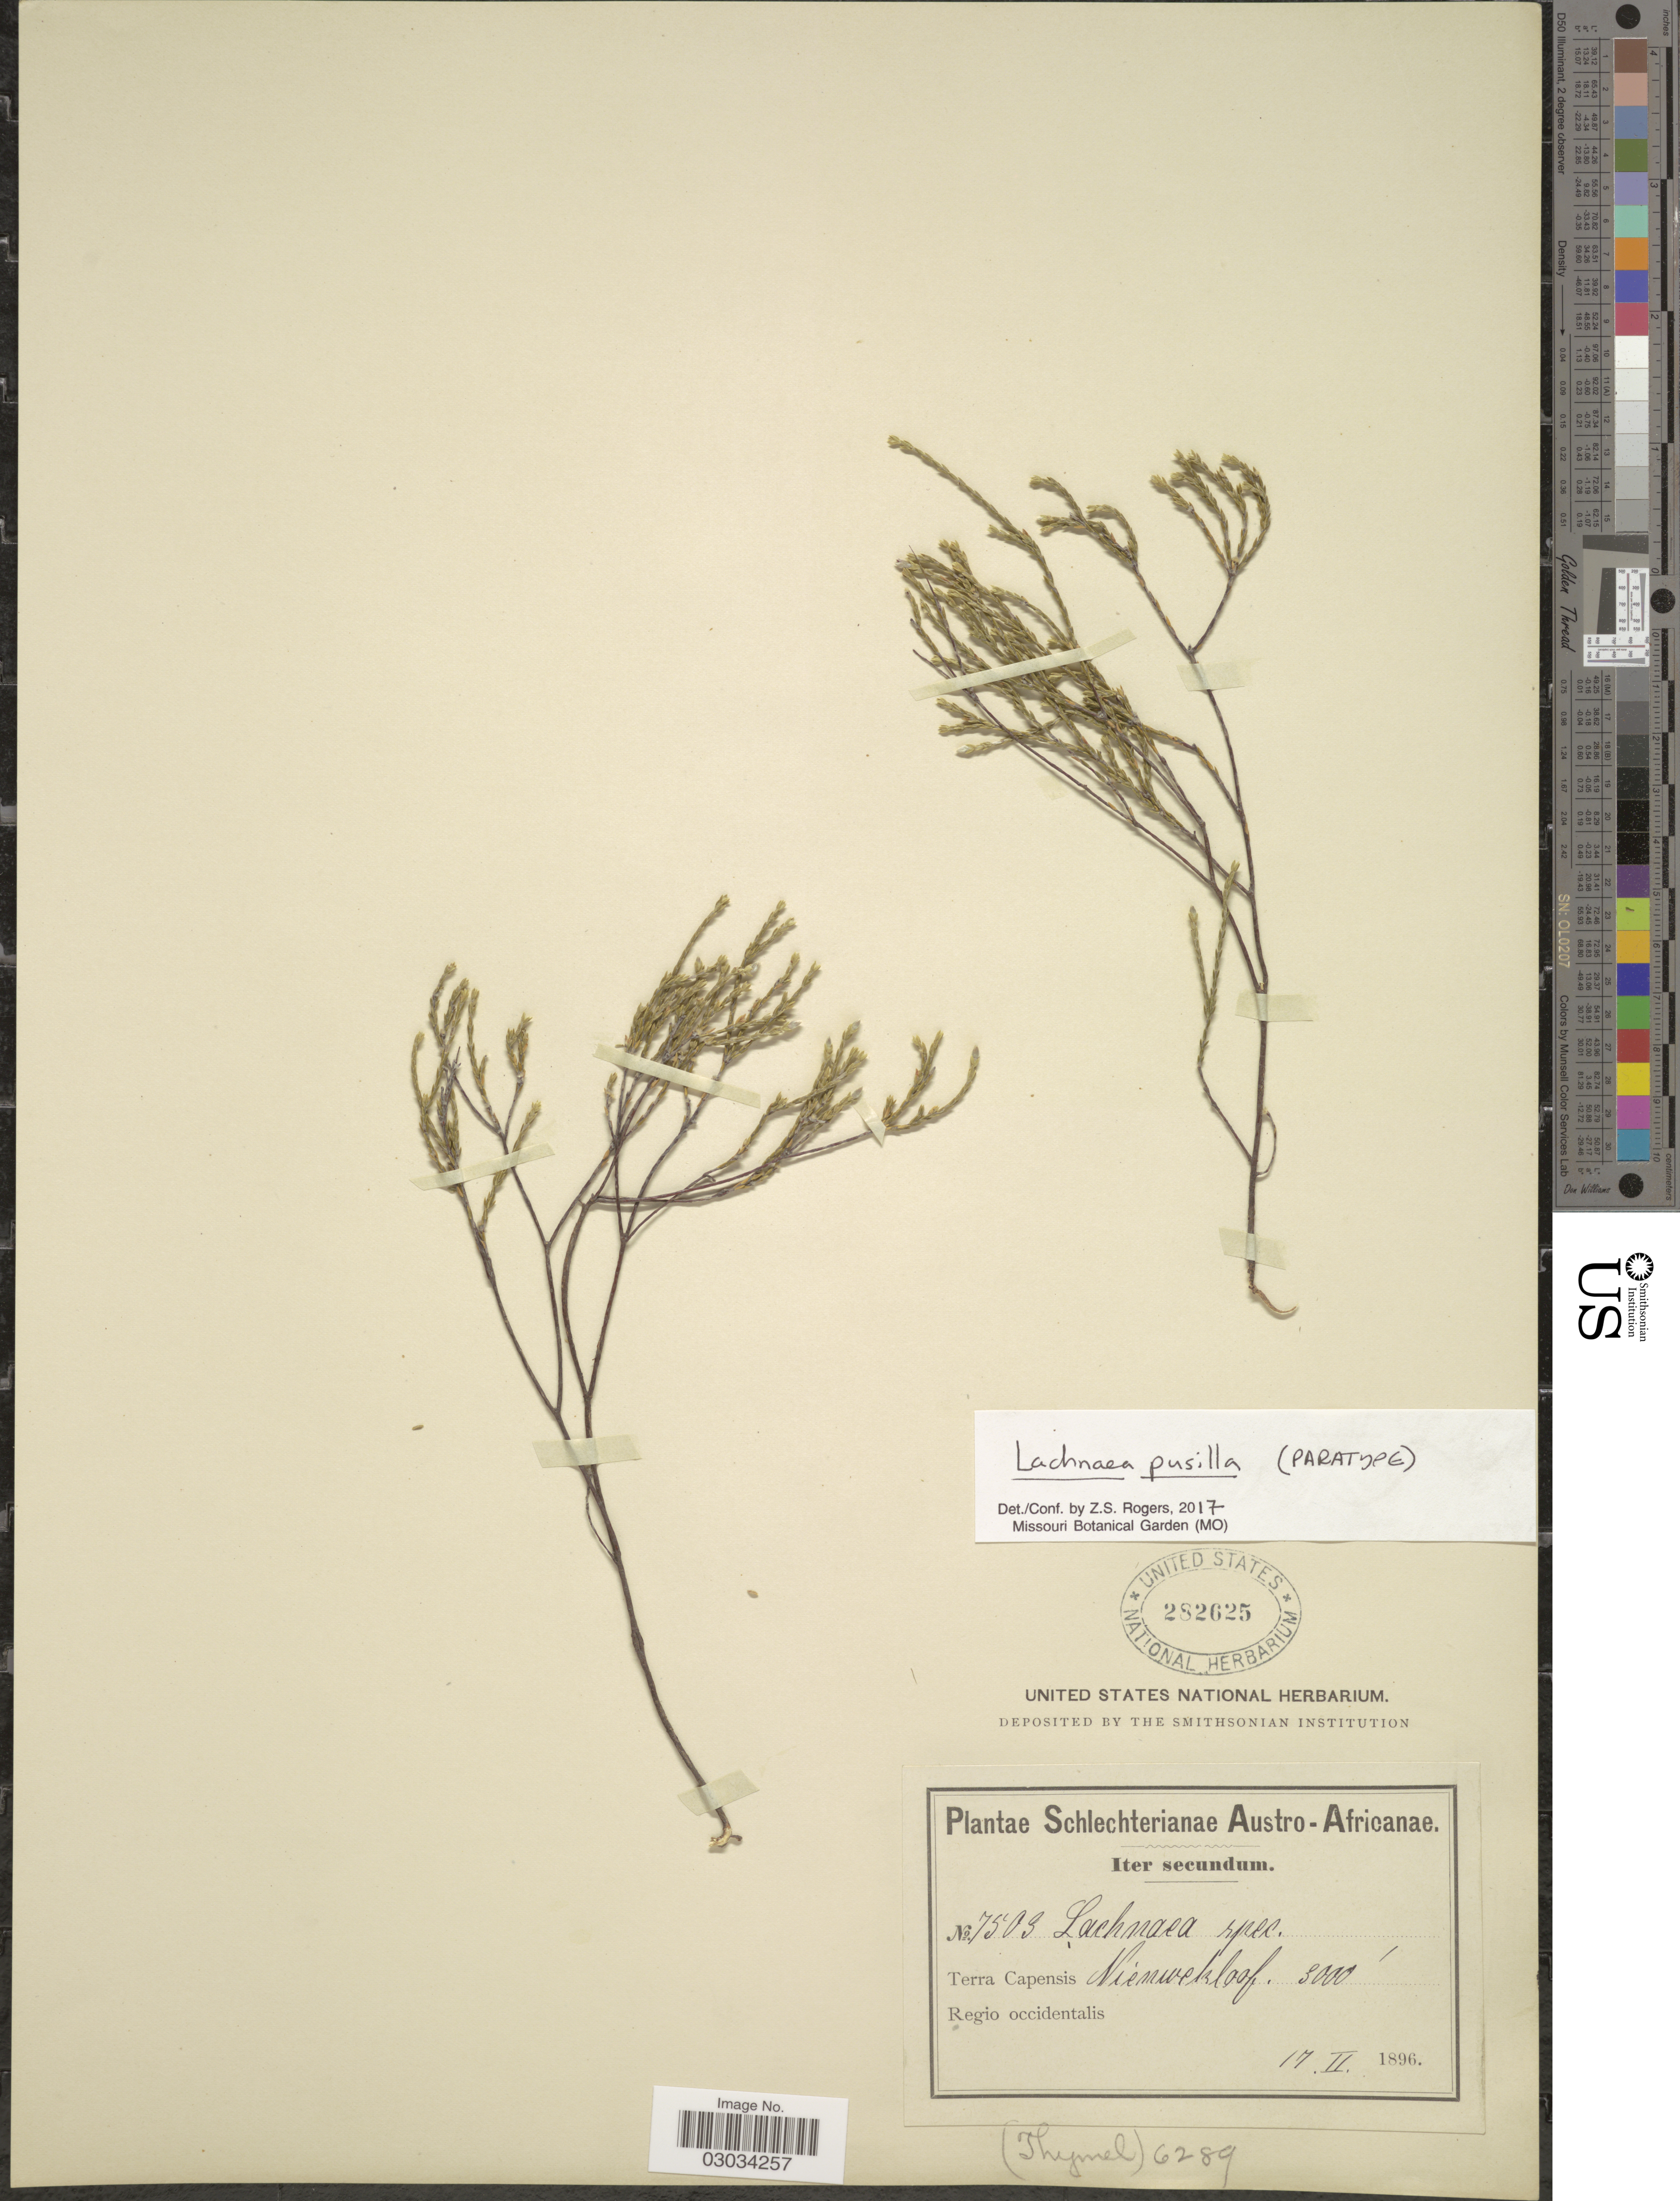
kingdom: Plantae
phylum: Tracheophyta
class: Magnoliopsida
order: Malvales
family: Thymelaeaceae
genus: Lachnaea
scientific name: Lachnaea pusilla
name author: Beyers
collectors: Schlechter, --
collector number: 7503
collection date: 1896-02-17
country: South Africa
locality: Austro-Africanae. Terra Capensis. Niemwekloof. Regio occidentalis.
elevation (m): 914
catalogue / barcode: US 282625